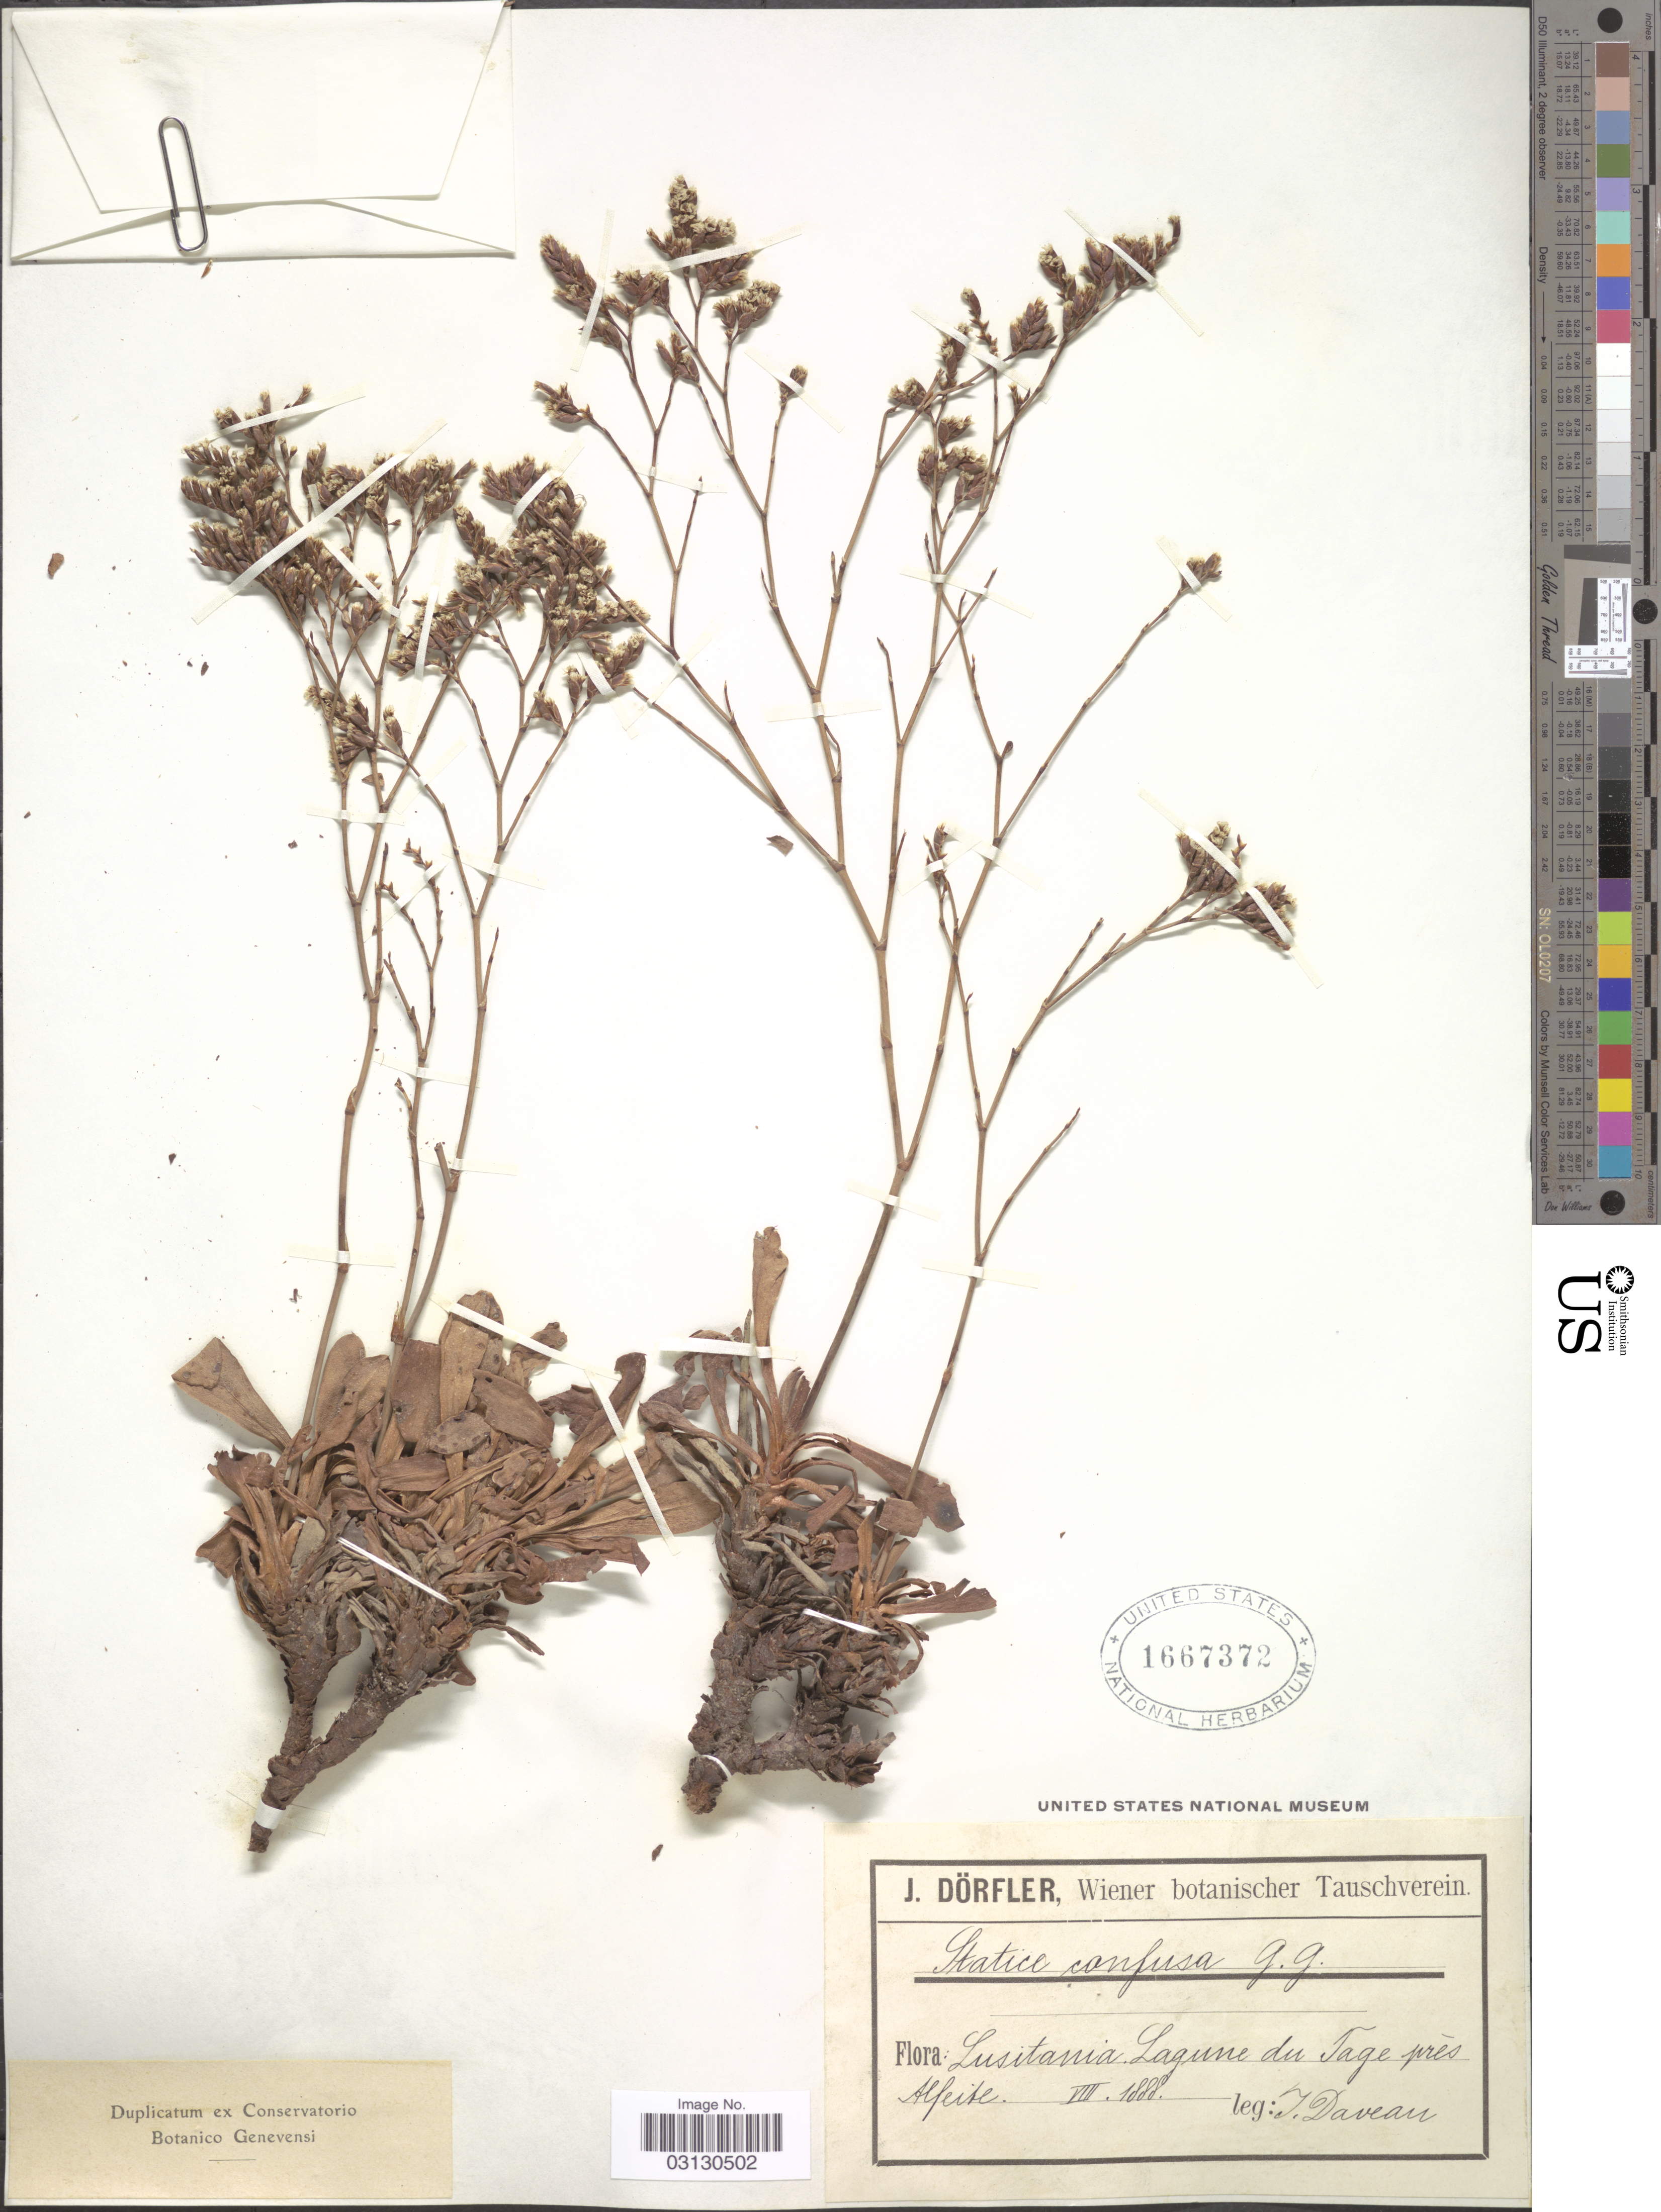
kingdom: Plantae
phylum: Tracheophyta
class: Magnoliopsida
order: Caryophyllales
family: Plumbaginaceae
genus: Limonium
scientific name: Limonium ramosissimum subsp. confusum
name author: (Gren. & Godr.) Pignatti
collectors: J. Daveau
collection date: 1888-08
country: Portugal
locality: Lusitania. Lagune du Tage près Alfeite.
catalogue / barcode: US 1667372